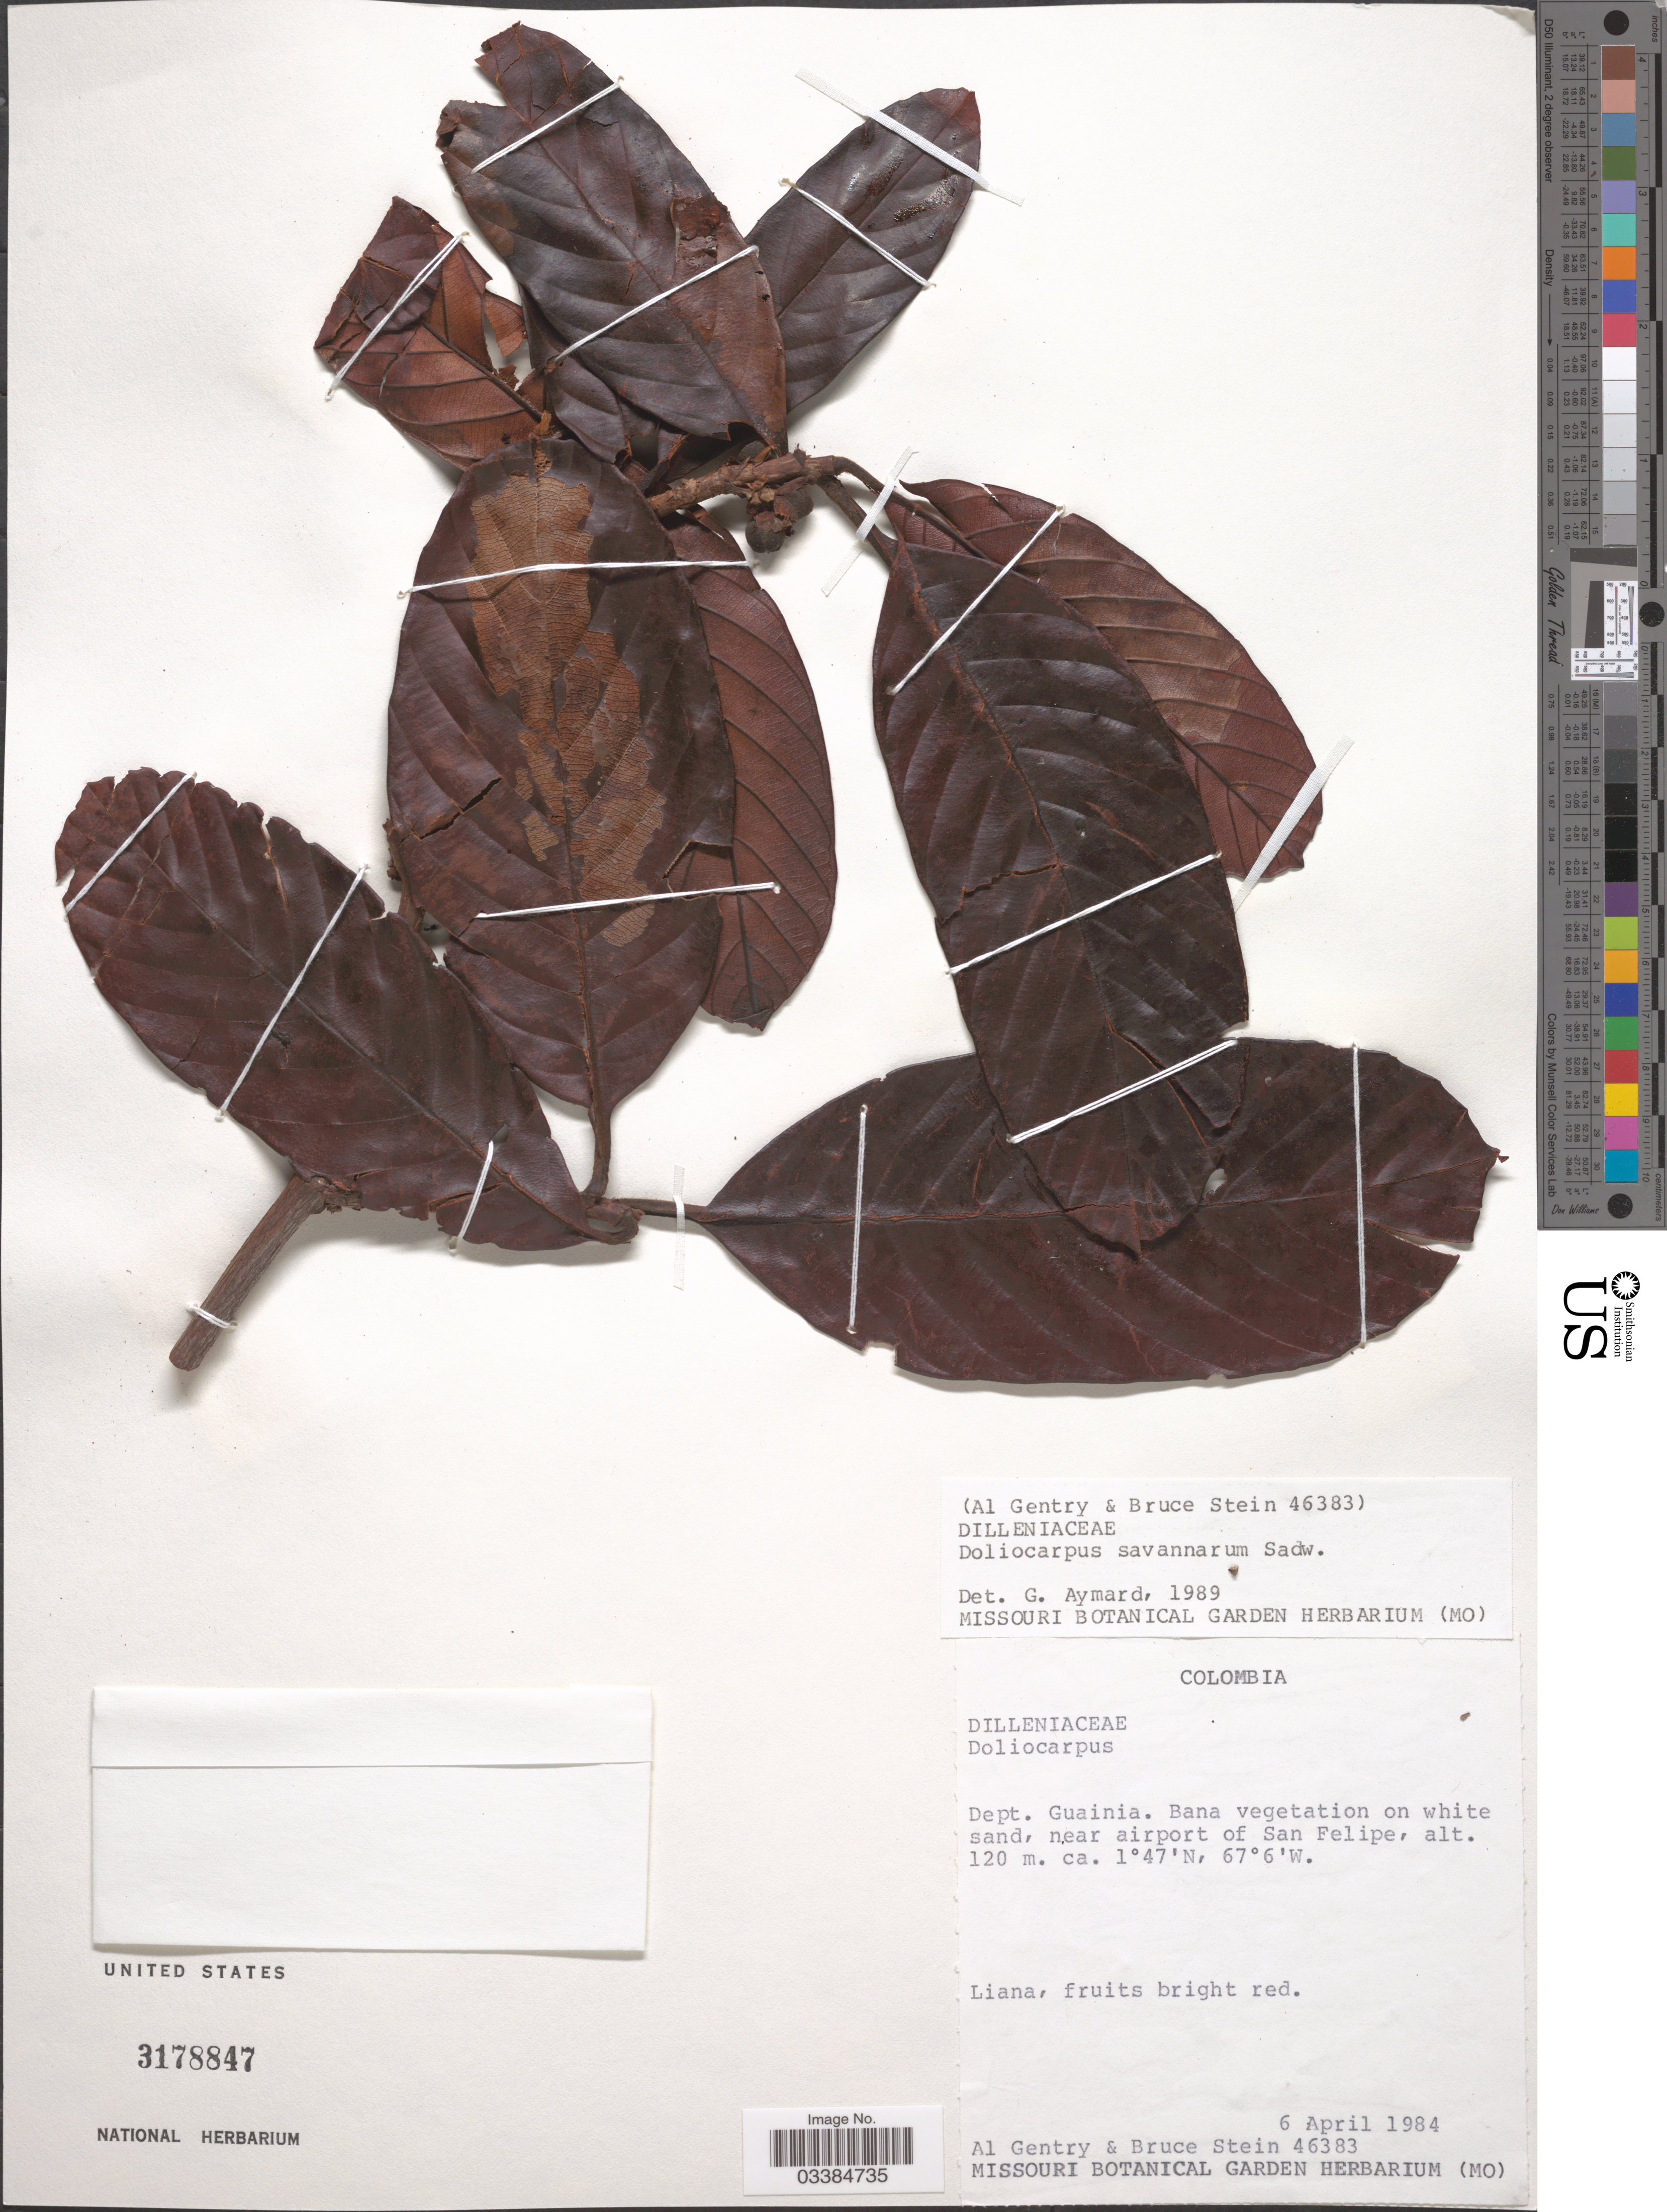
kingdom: Plantae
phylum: Tracheophyta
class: Magnoliopsida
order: Dilleniales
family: Dilleniaceae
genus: Doliocarpus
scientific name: Doliocarpus liesneri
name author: Aymard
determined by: Victor Longhi Monzoli, João, (BRAZIL)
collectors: A. H. Gentry & B. A. Stein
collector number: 46383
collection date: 1984-04-06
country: Colombia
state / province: Guainía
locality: Dept. Guainia. Bana vegetation on white sand, near airport of San Felipe.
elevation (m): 120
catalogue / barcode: US 3178847